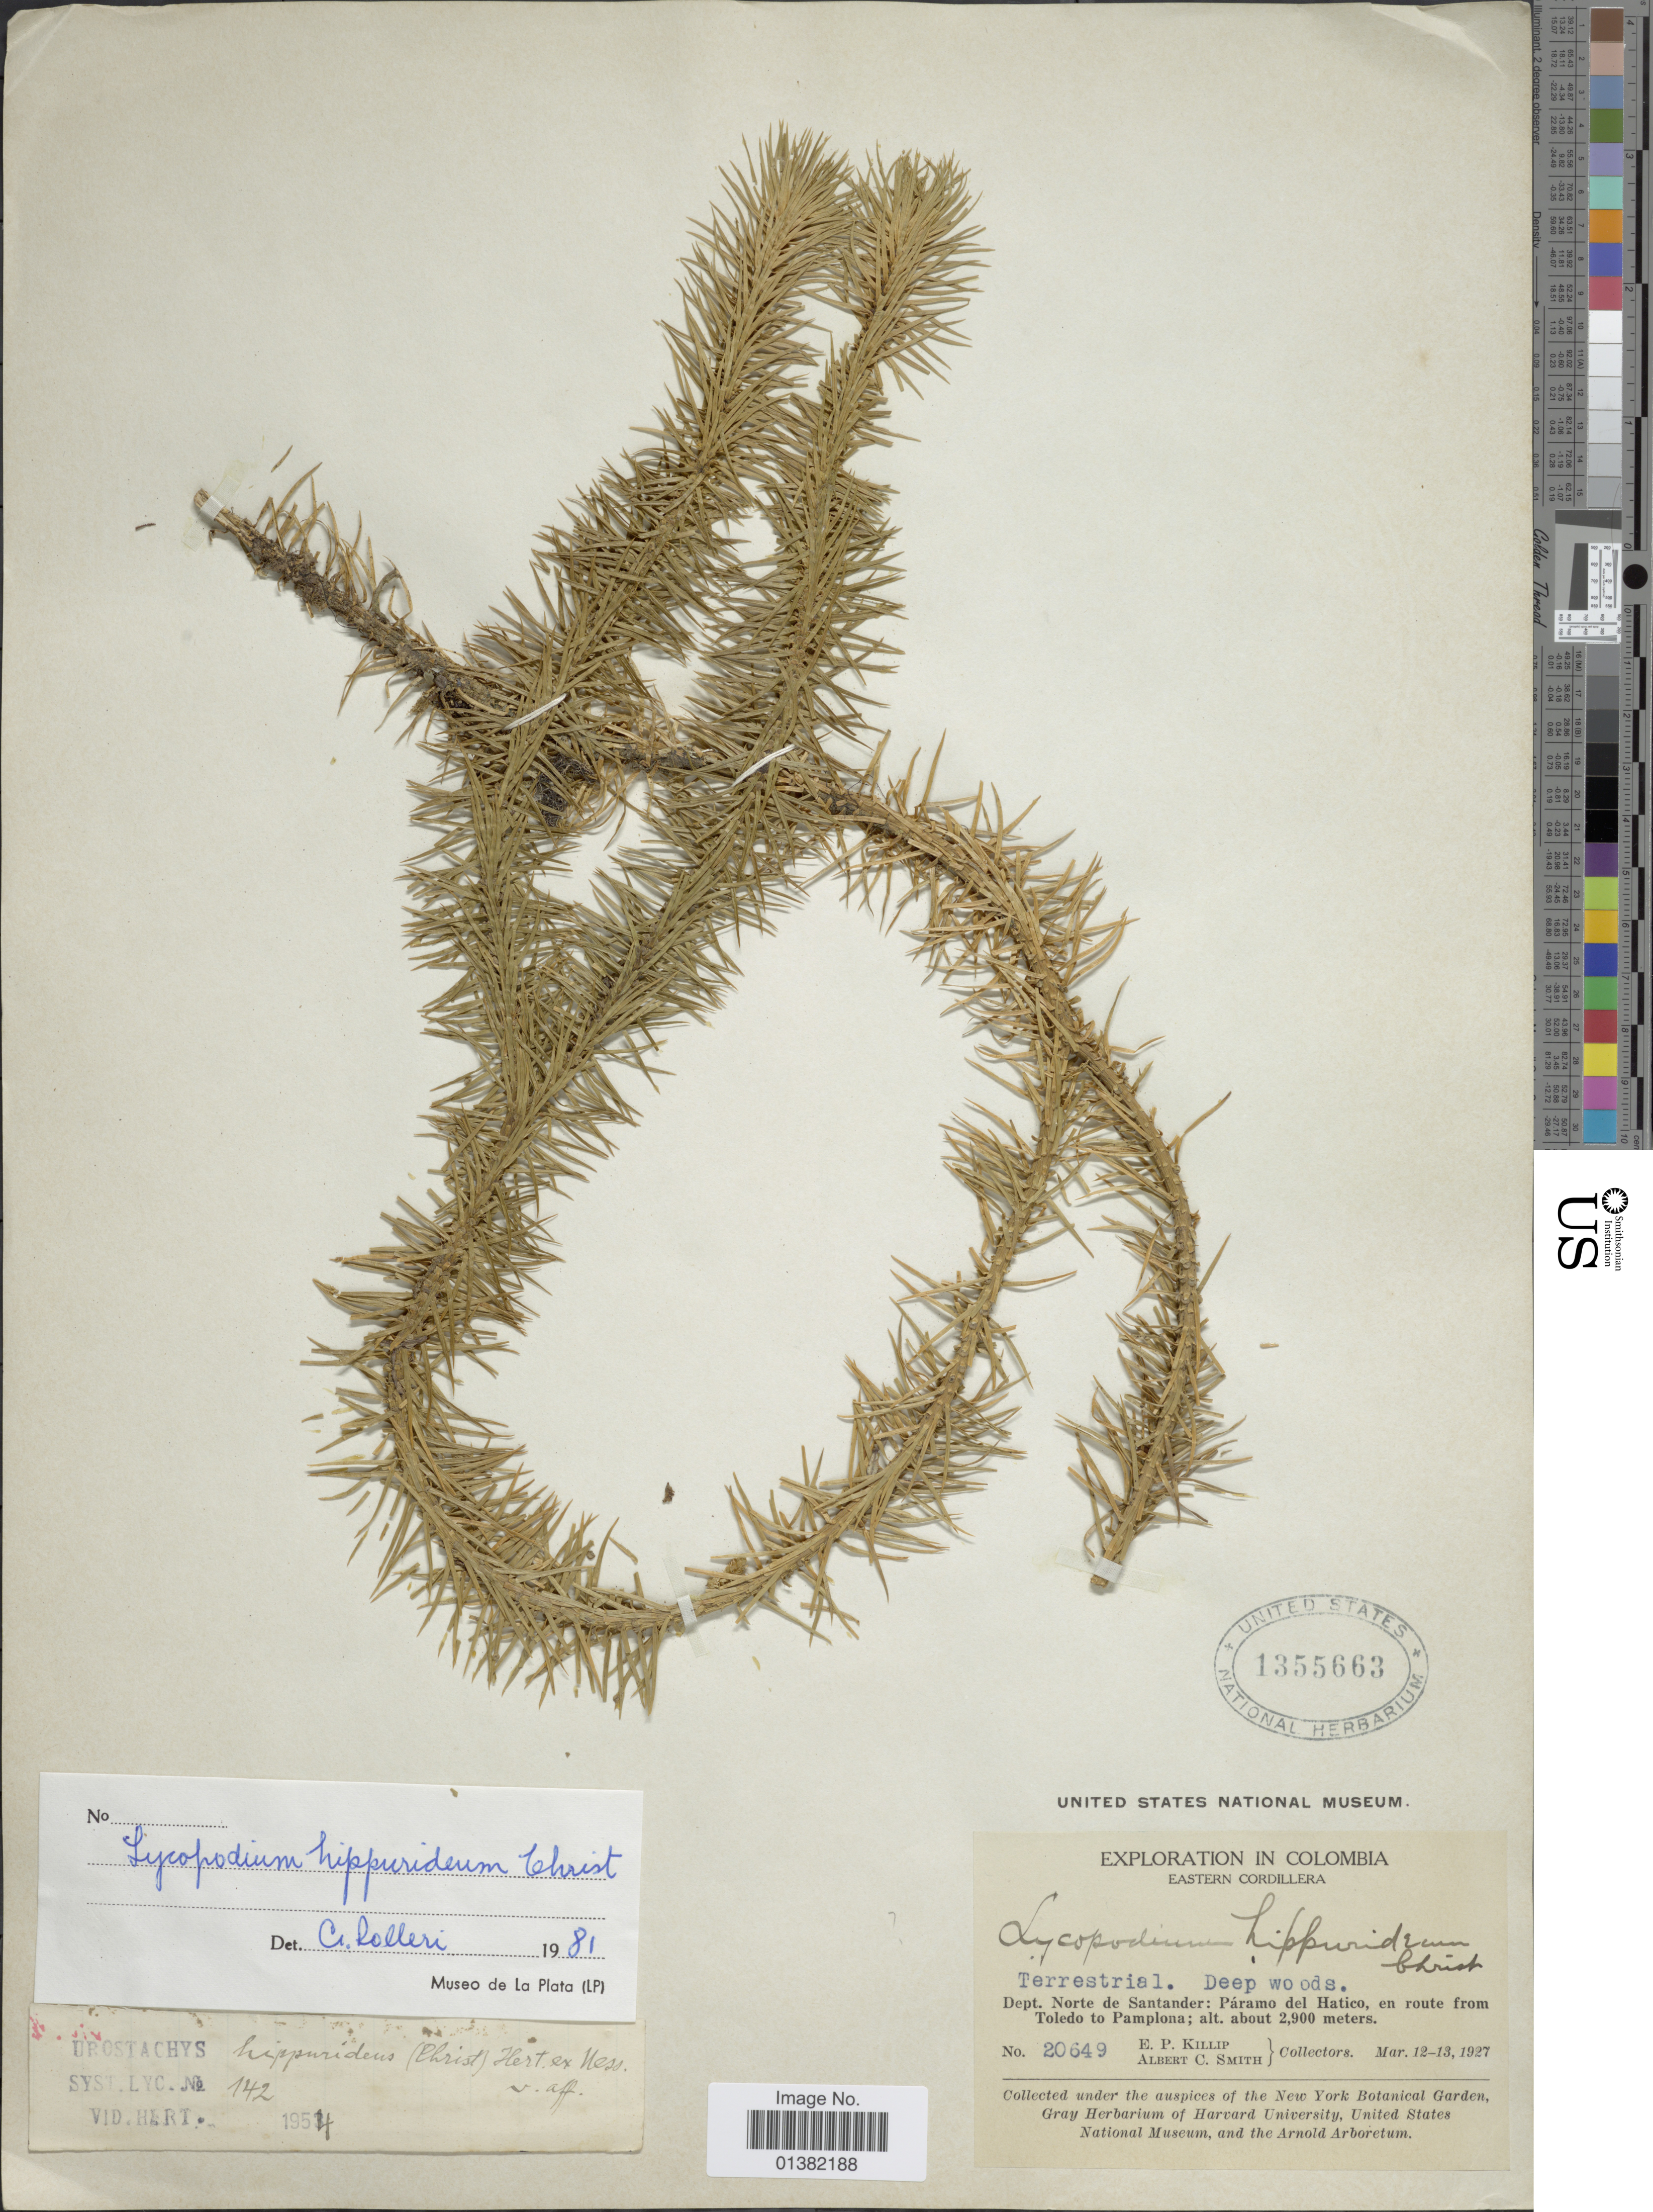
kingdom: Plantae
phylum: Tracheophyta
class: Lycopodiopsida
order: Lycopodiales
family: Lycopodiaceae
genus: Phlegmariurus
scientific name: Phlegmariurus hippurideus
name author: (Christ) B. Øllg.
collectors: E. P. Killip & A. C. Smith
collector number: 20649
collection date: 1927-03-12/1927-03-13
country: Colombia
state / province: Norte de Santander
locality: Eastern Cordillera. Páramo del Hatico, en route from Toledo to Pamplona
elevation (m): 2900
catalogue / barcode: US 1355663